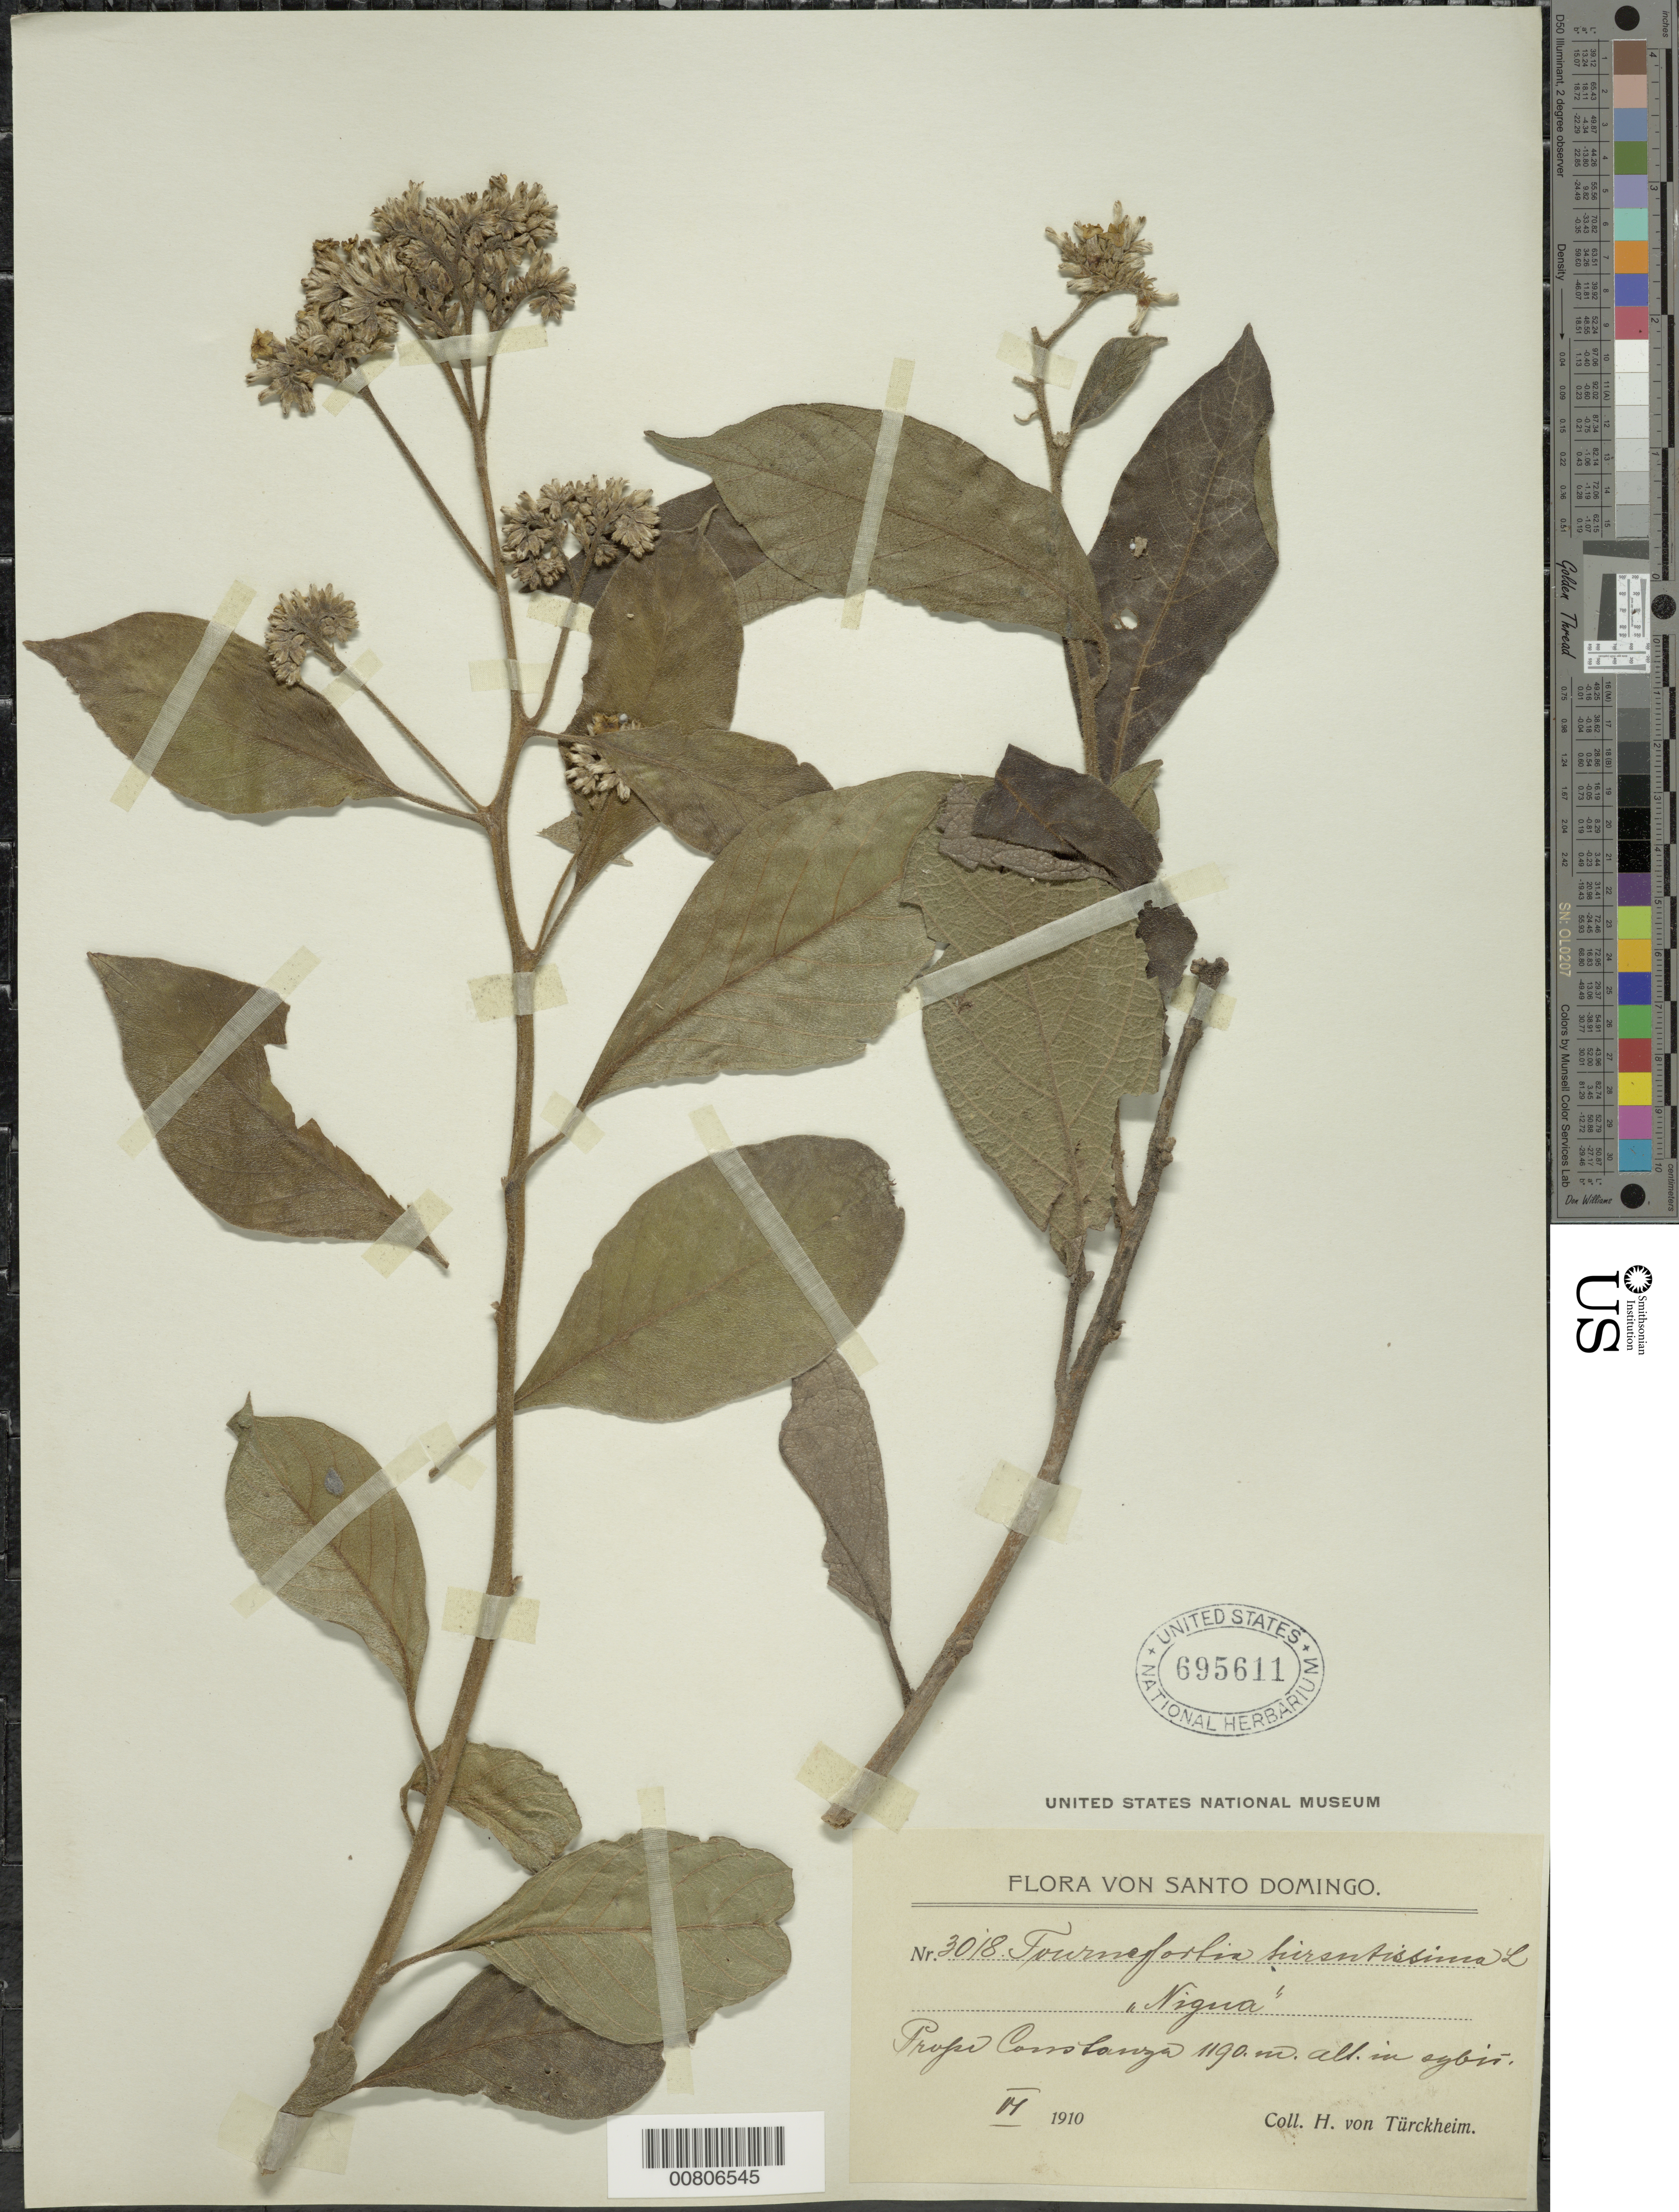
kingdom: Plantae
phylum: Tracheophyta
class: Magnoliopsida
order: Boraginales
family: Heliotropiaceae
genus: Tournefortia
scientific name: Tournefortia hirsutissima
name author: L.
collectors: H. von Türckheim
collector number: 3018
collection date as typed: Jun 1910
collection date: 1910-06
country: Dominican Republic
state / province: La Vega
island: Hispaniola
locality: Constanza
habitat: In sylvis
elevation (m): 1190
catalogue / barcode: US 695611